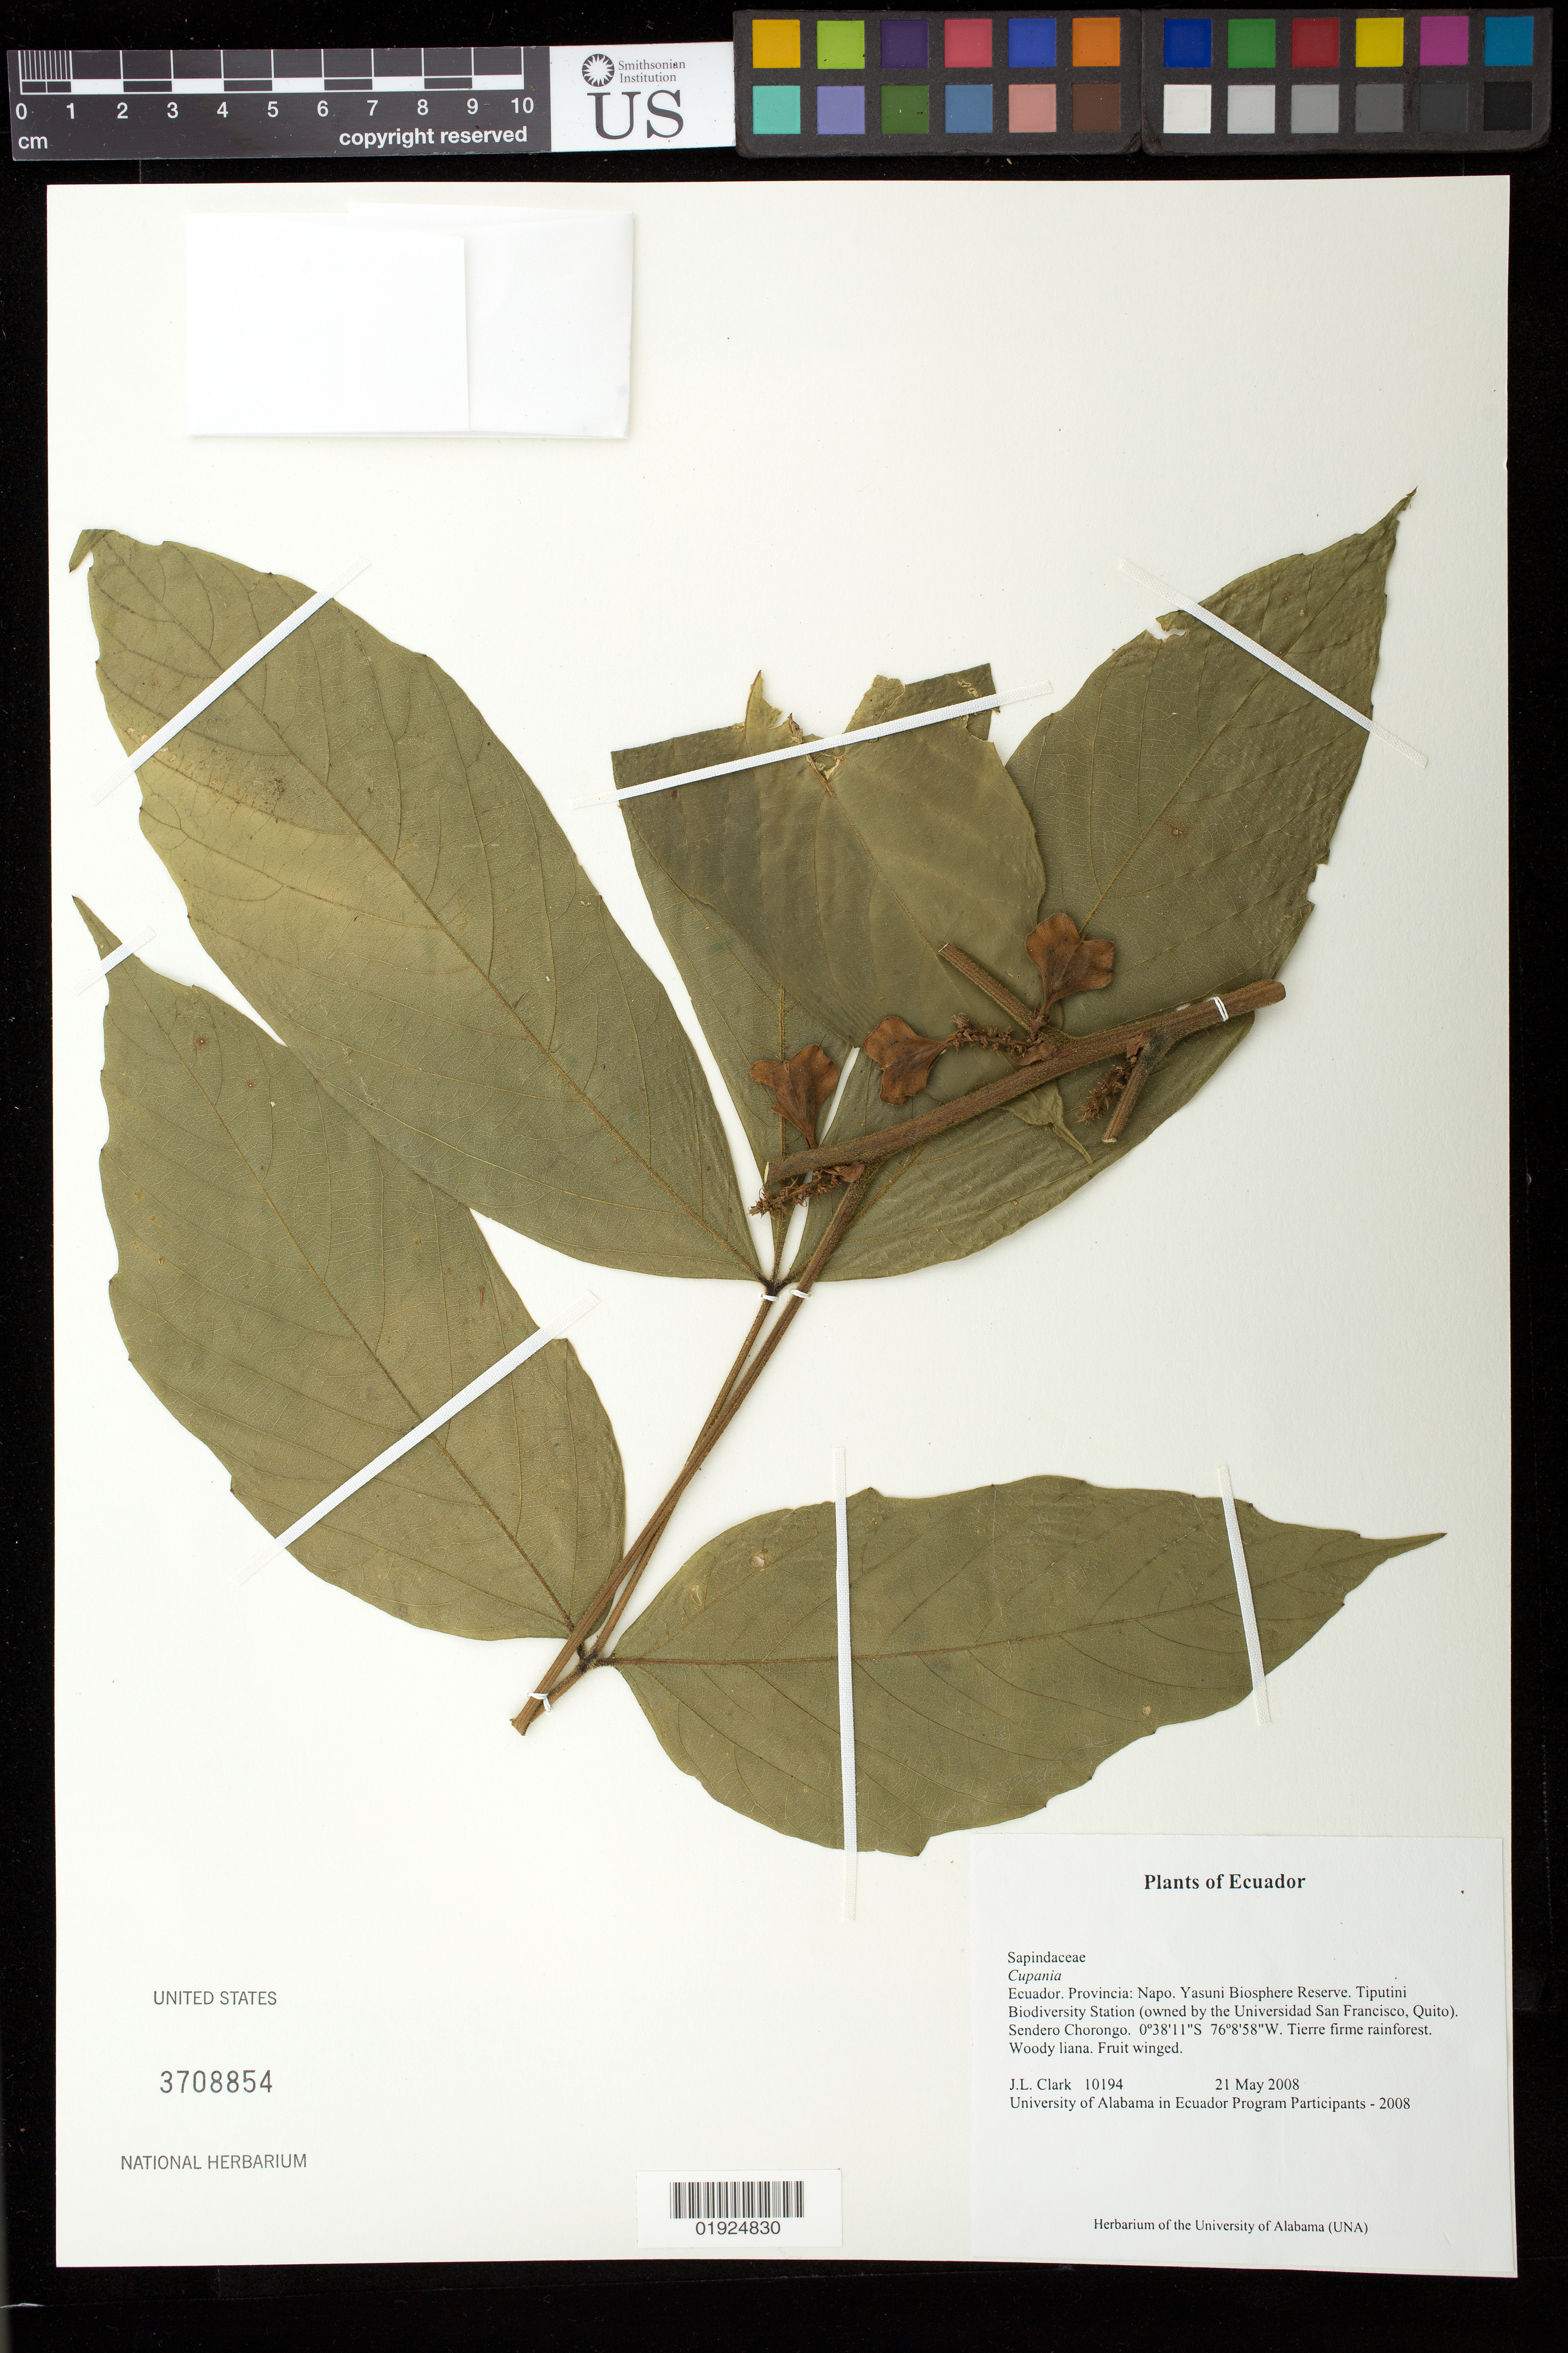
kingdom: Plantae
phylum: Tracheophyta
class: Magnoliopsida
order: Sapindales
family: Sapindaceae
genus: Paullinia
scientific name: Paullinia acutangula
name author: (Ruiz & Pav.) Pers.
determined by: Acevedo-Rodriguez, P., (US), Smithsonian Institution - National Museum of Natural History (UNITED STATES)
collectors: J. L. Clark et al.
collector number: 10194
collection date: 2008-05-21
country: Ecuador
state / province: Napo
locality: Yasuni Biosphere Reserve, Tiputini Biodiversity Station (owned by Universidad San Francisco, Quito). Sendero Chorongo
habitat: Tierre firme rainforest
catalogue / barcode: US 3708854